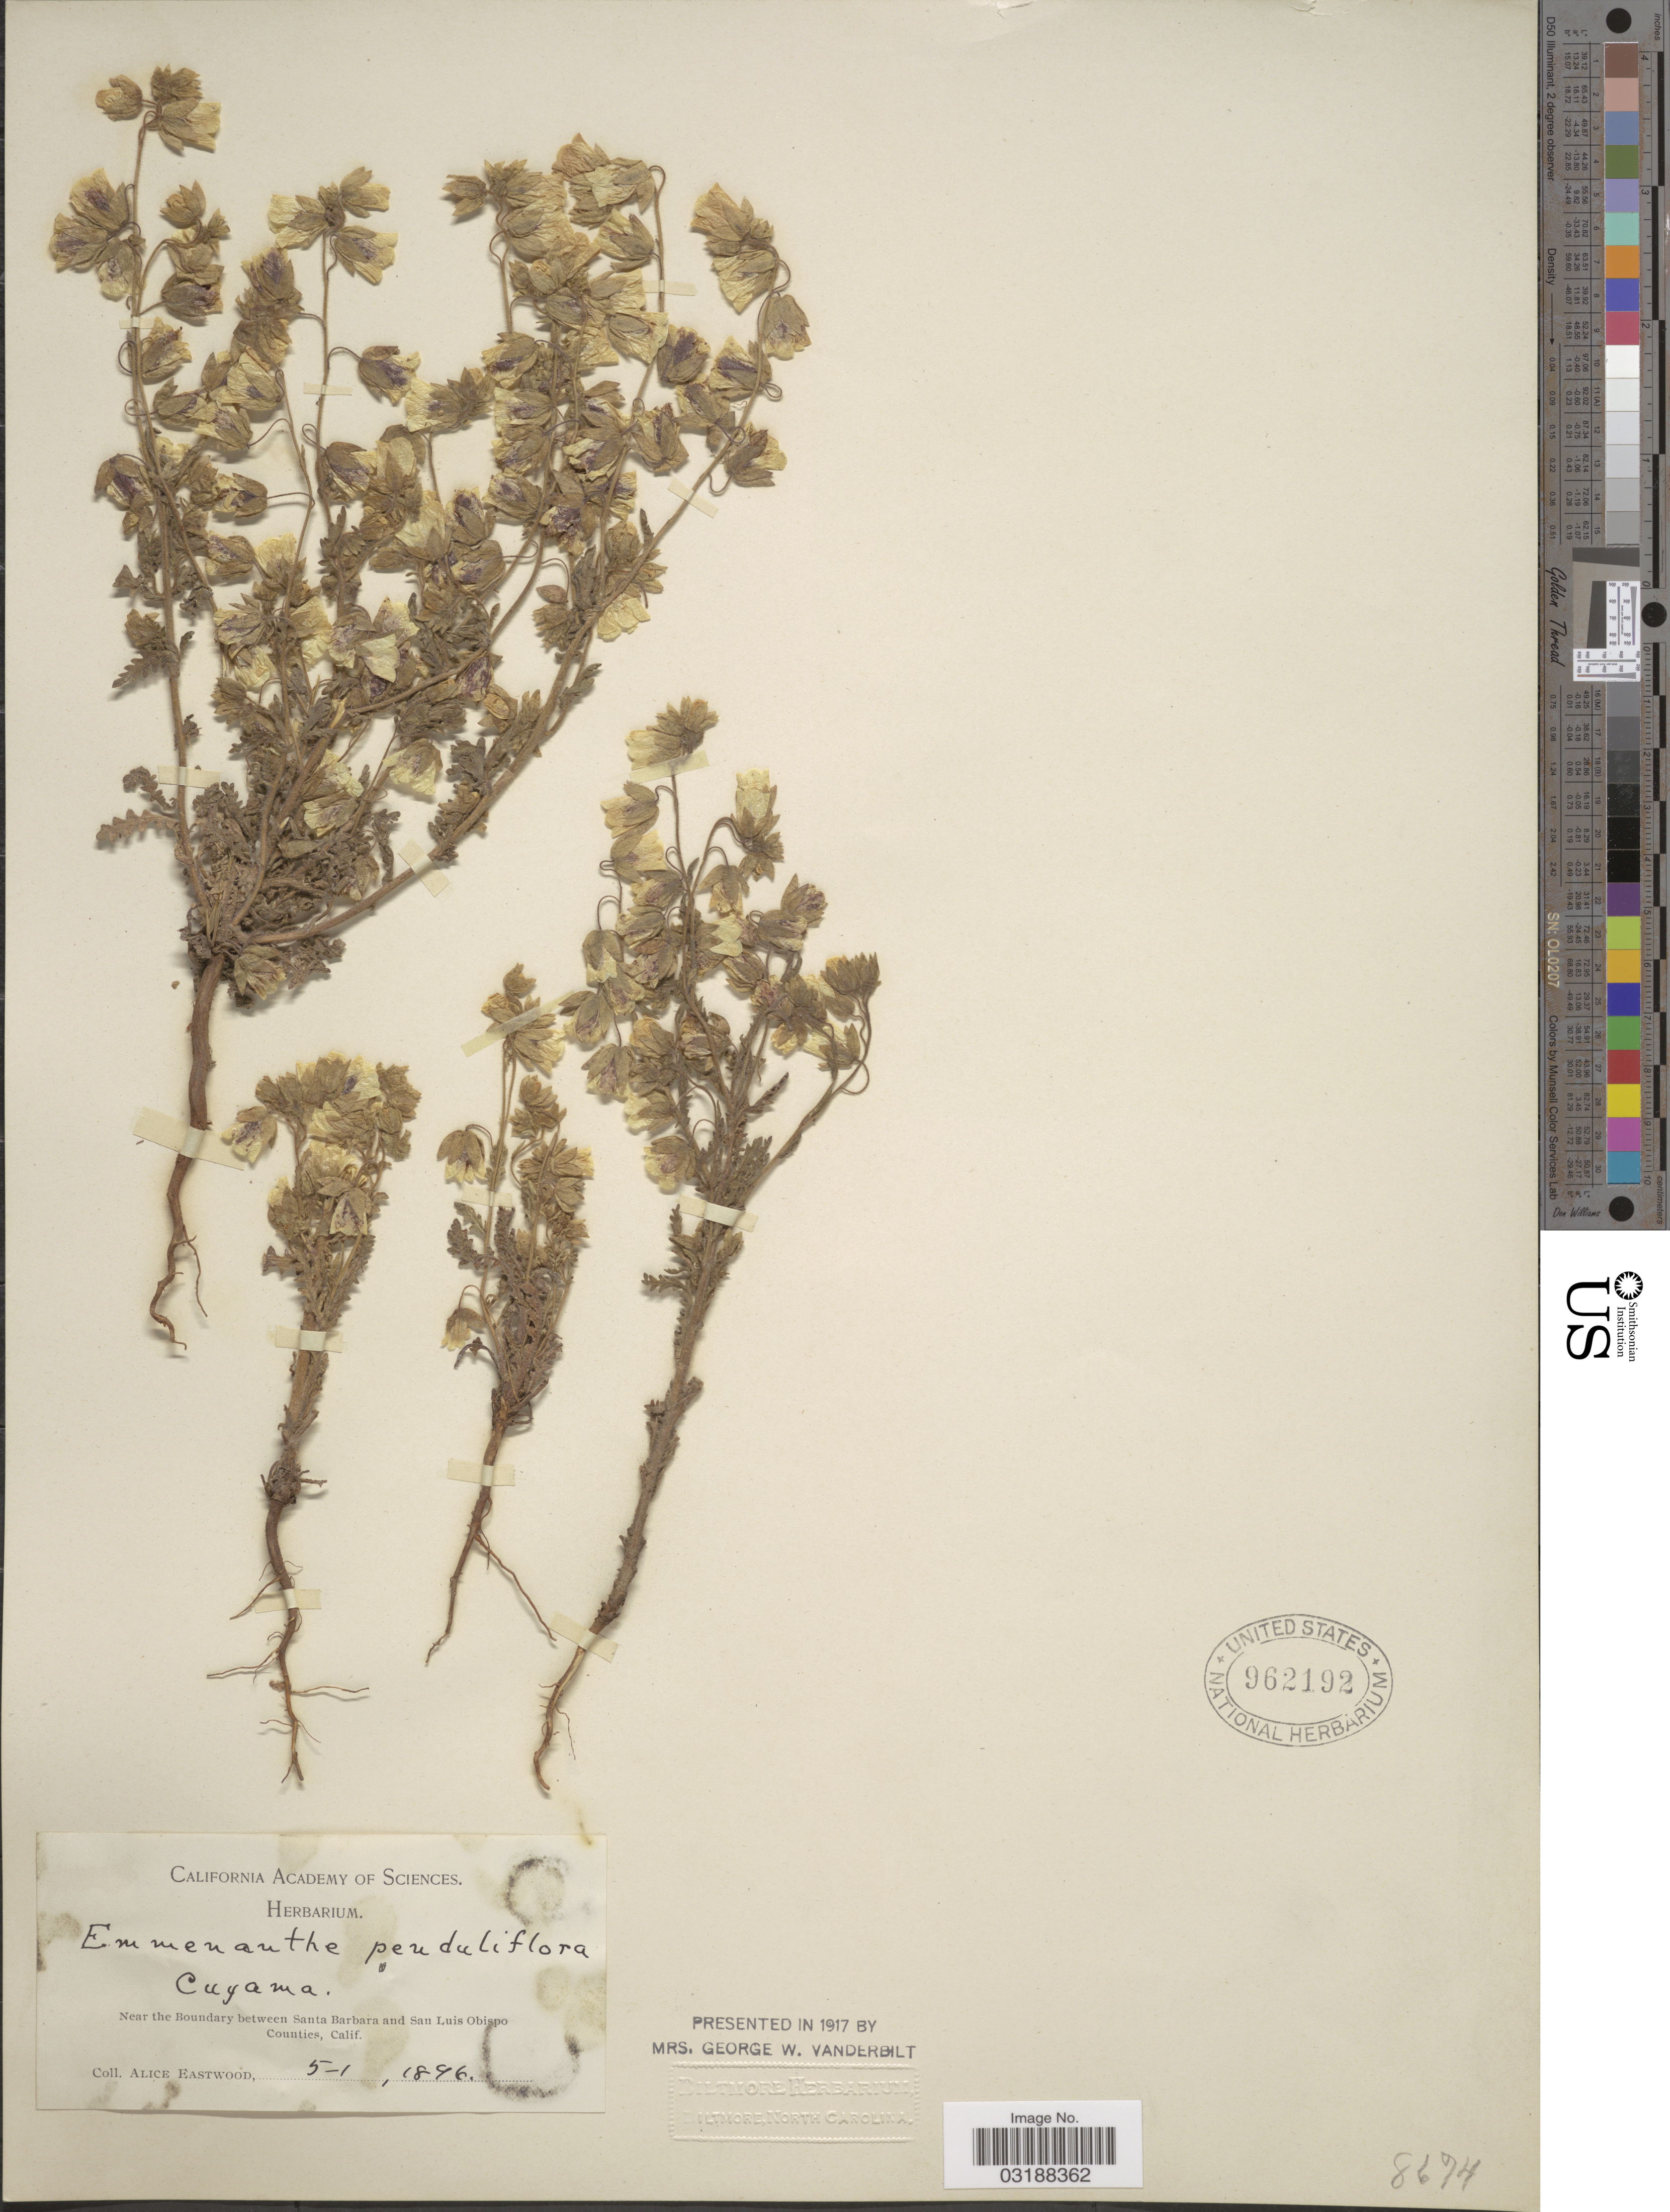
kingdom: Plantae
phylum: Tracheophyta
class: Magnoliopsida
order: Boraginales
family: Hydrophyllaceae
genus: Emmenanthe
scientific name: Emmenanthe penduliflora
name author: Benth.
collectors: A. Eastwood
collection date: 1896-05-01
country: United States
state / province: California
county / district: Santa Barbara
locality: Cuyama. Near the Boundary between Santa Barbara and San Luis Obispo Counties, Calif.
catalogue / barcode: US 962192